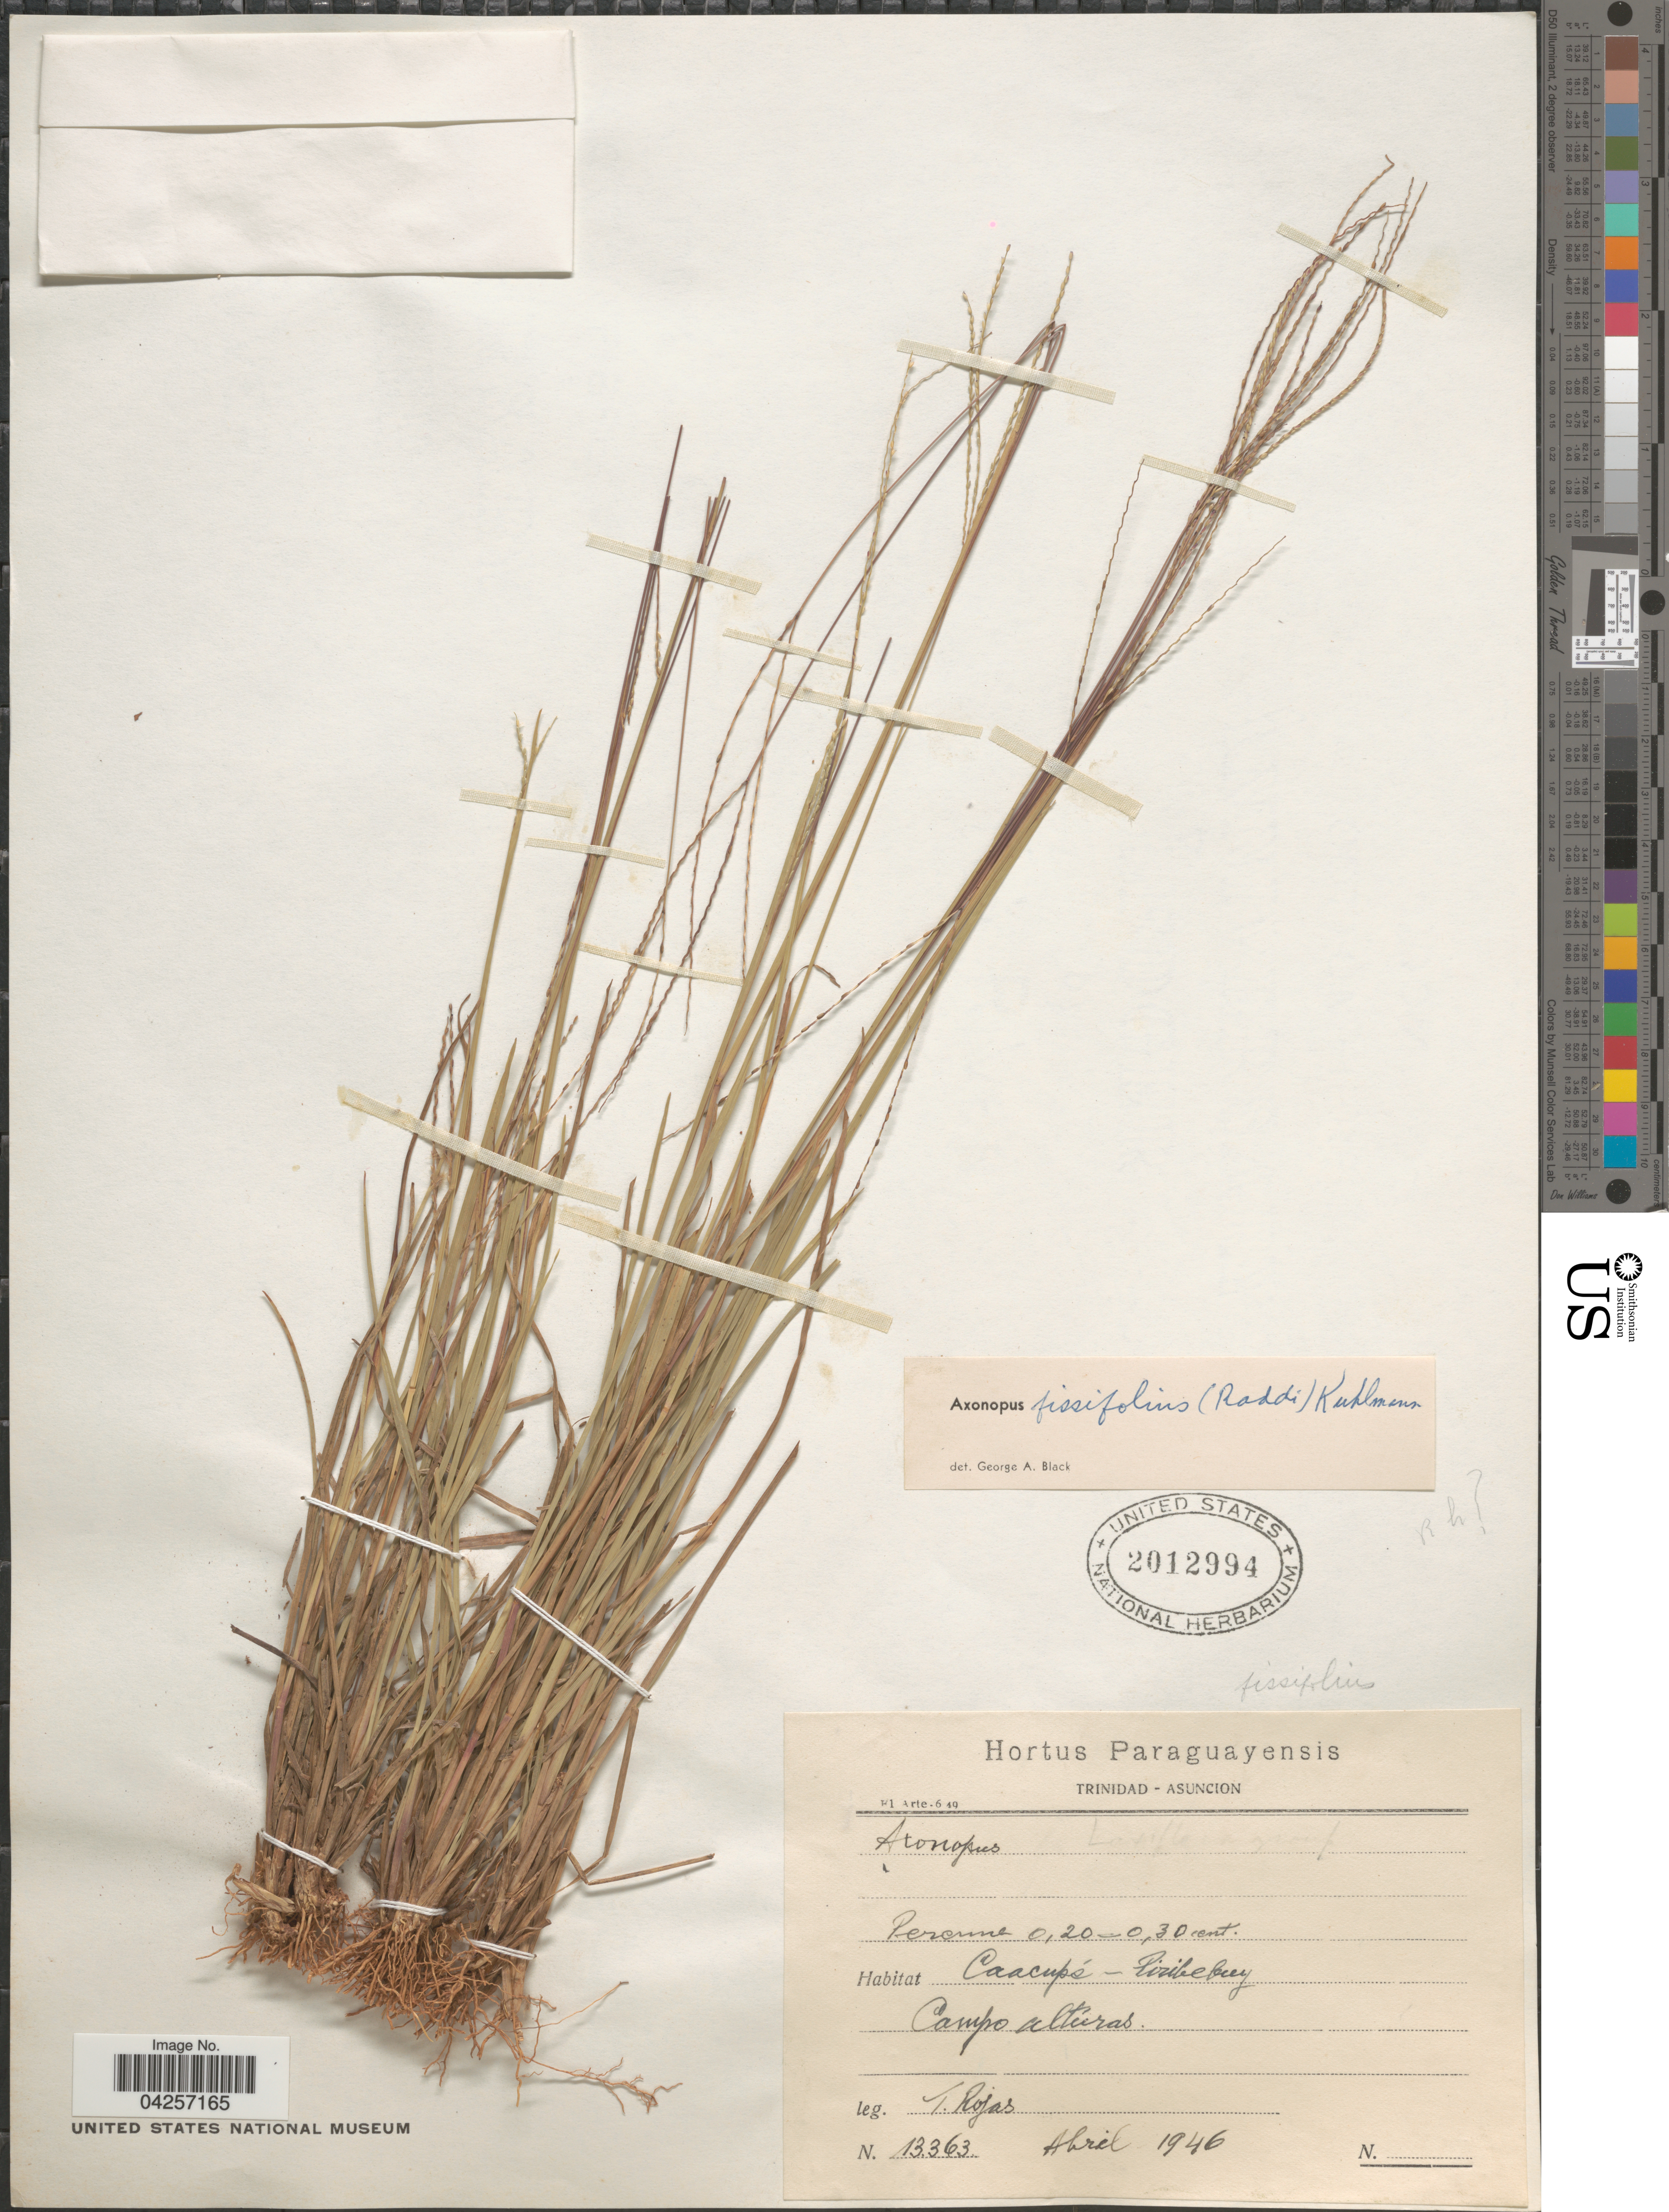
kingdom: Plantae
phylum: Tracheophyta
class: Liliopsida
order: Poales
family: Poaceae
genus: Axonopus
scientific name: Axonopus fissifolius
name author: (Raddi) Kuhlm.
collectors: T. Rojas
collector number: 13363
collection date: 1946-04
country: Paraguay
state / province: Asuncion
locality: Caacupé - Piribebuy. Campo alturas.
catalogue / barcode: US 2012994